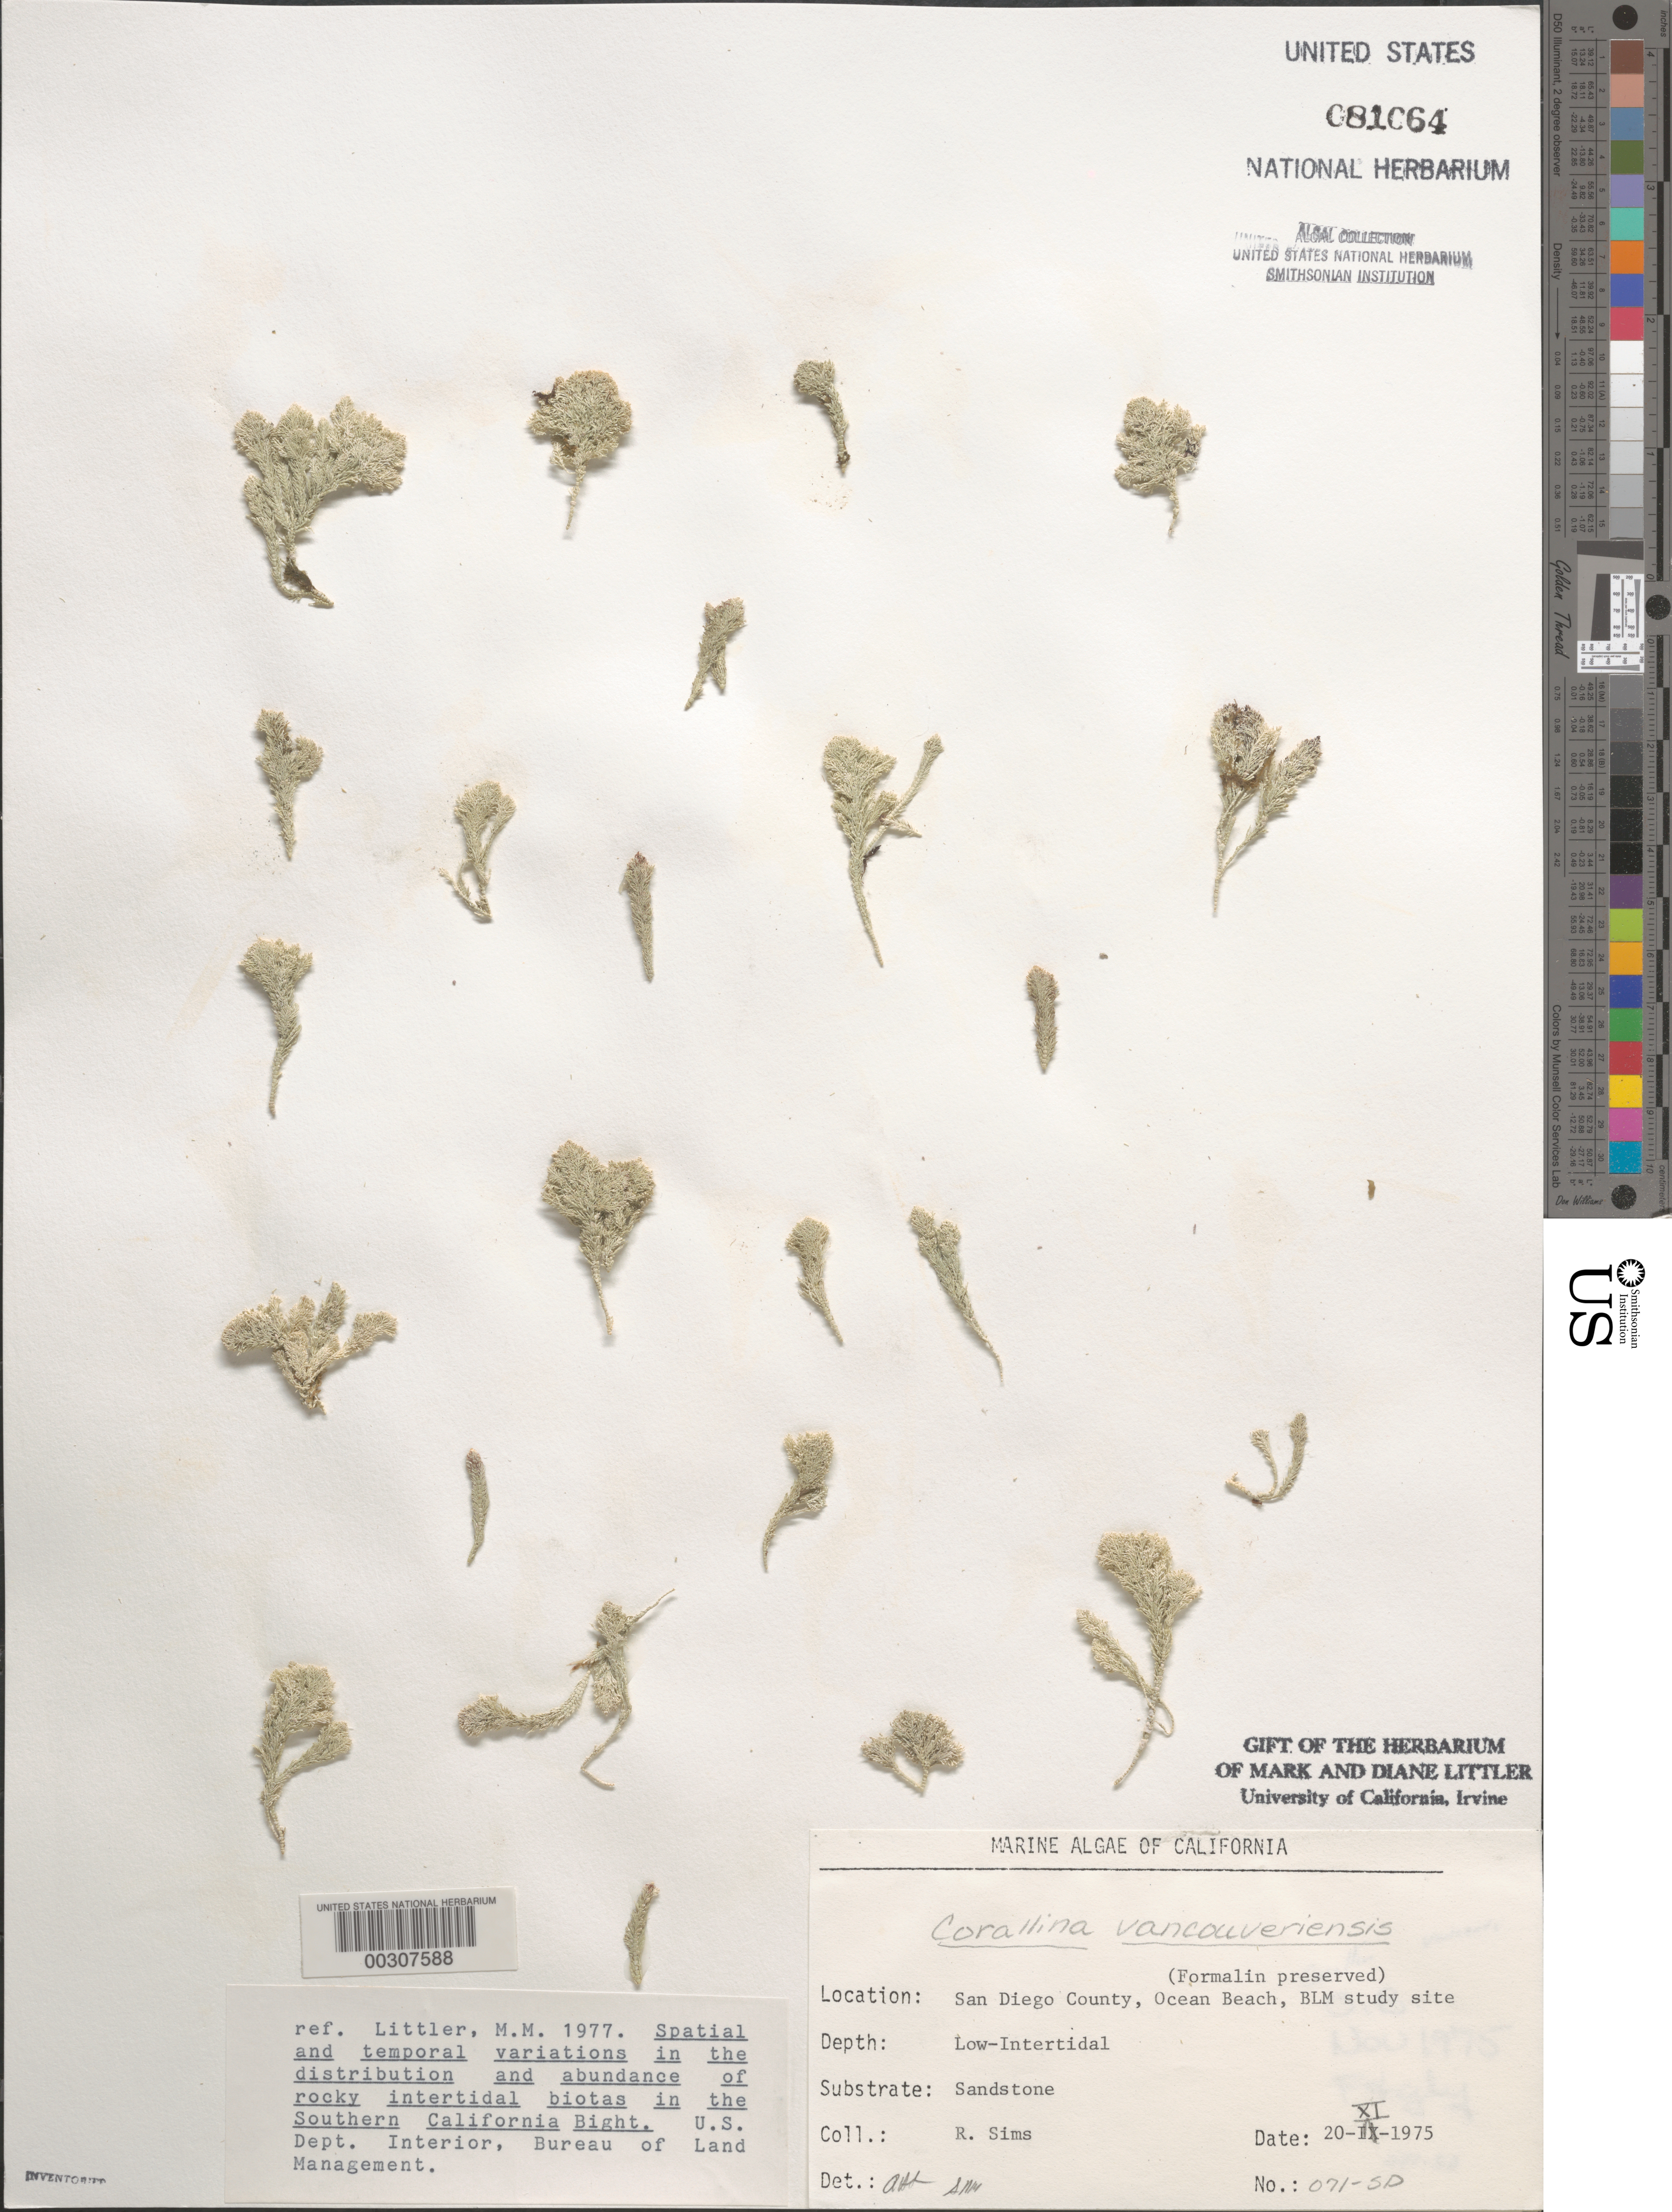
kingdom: Plantae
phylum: Rhodophyta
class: Florideophyceae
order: Corallinales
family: Corallinaceae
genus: Corallina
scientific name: Corallina vancouveriensis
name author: Yendo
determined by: Sims, Robert H.; Murray, S. N.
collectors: R. H. Sims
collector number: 071-sd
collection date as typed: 20 Nov 1975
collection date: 1975-11-20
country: United States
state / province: California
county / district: San Diego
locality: End of Del Monte Street, Ocean Beach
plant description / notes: BLM-SOCALBIGHT Rocky Intertidal Survey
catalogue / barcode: US 81064